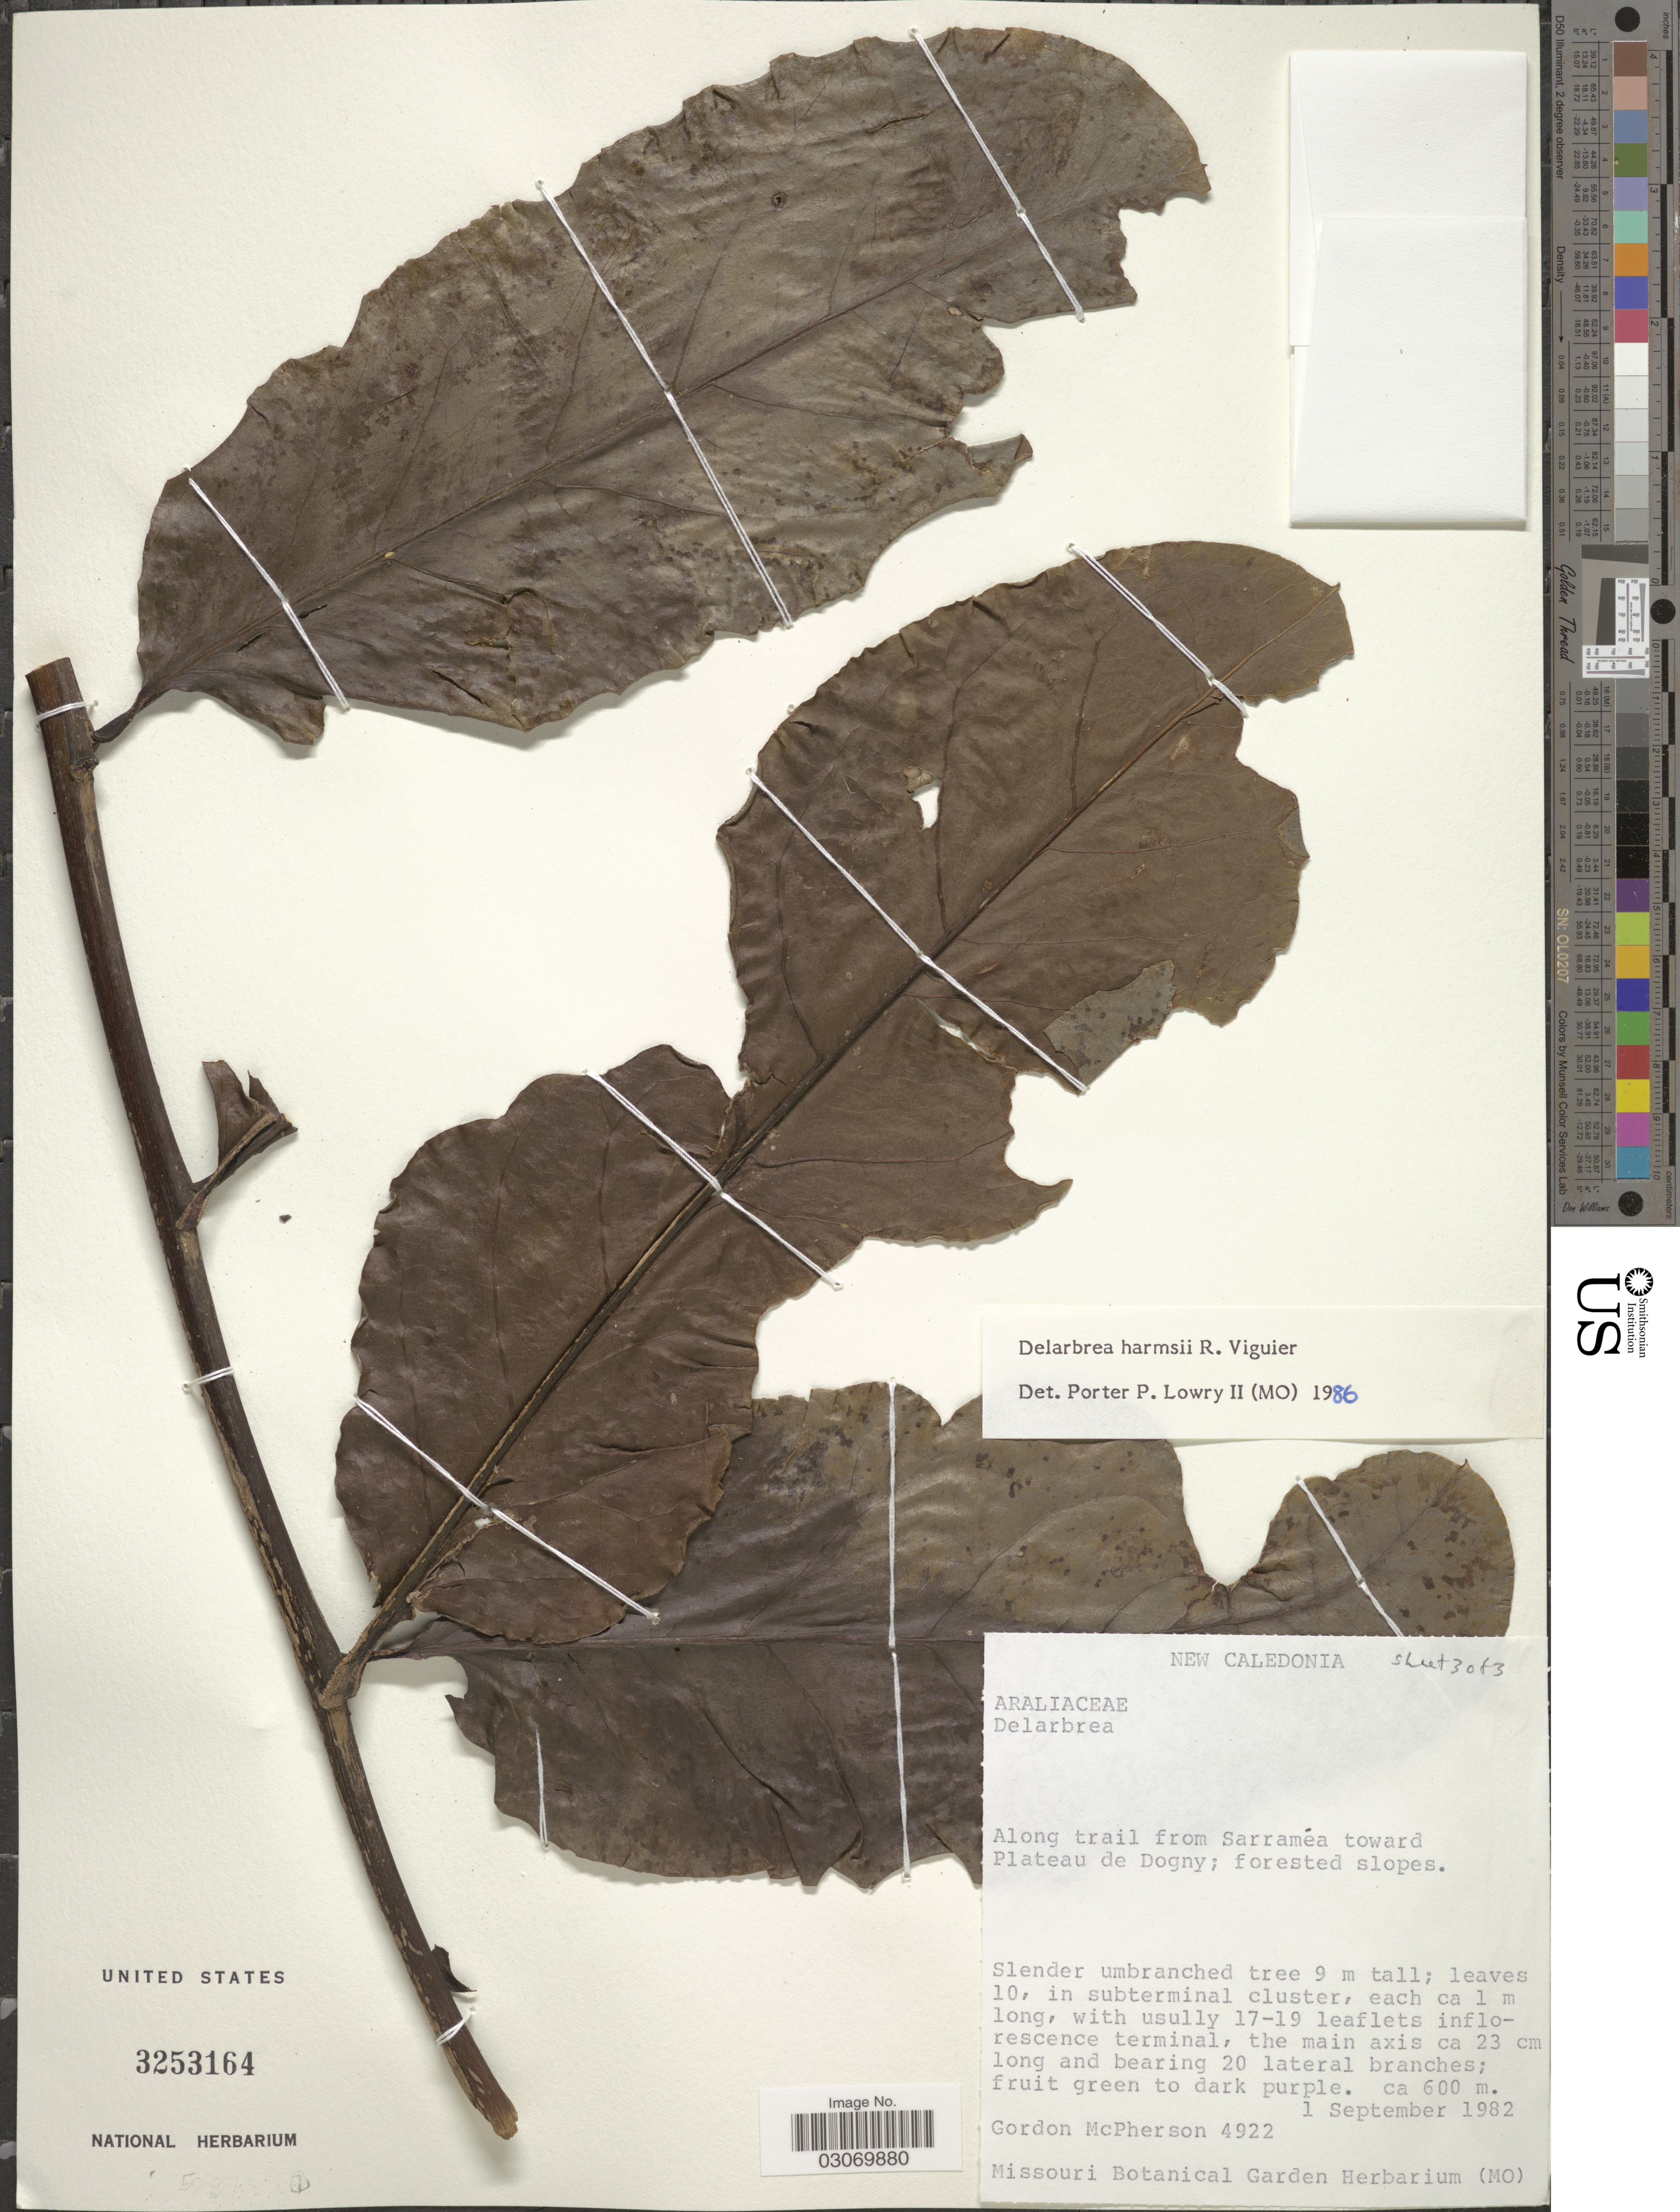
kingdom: Plantae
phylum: Tracheophyta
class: Magnoliopsida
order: Apiales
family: Myodocarpaceae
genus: Delarbrea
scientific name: Delarbrea harmsii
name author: R. Vig.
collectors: G. D. McPherson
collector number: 4922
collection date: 1982-09-01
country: New Caledonia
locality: Along trail from Sarraméa toward Plateau de Dogny; forested slopes.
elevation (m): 600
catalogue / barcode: US 3253164